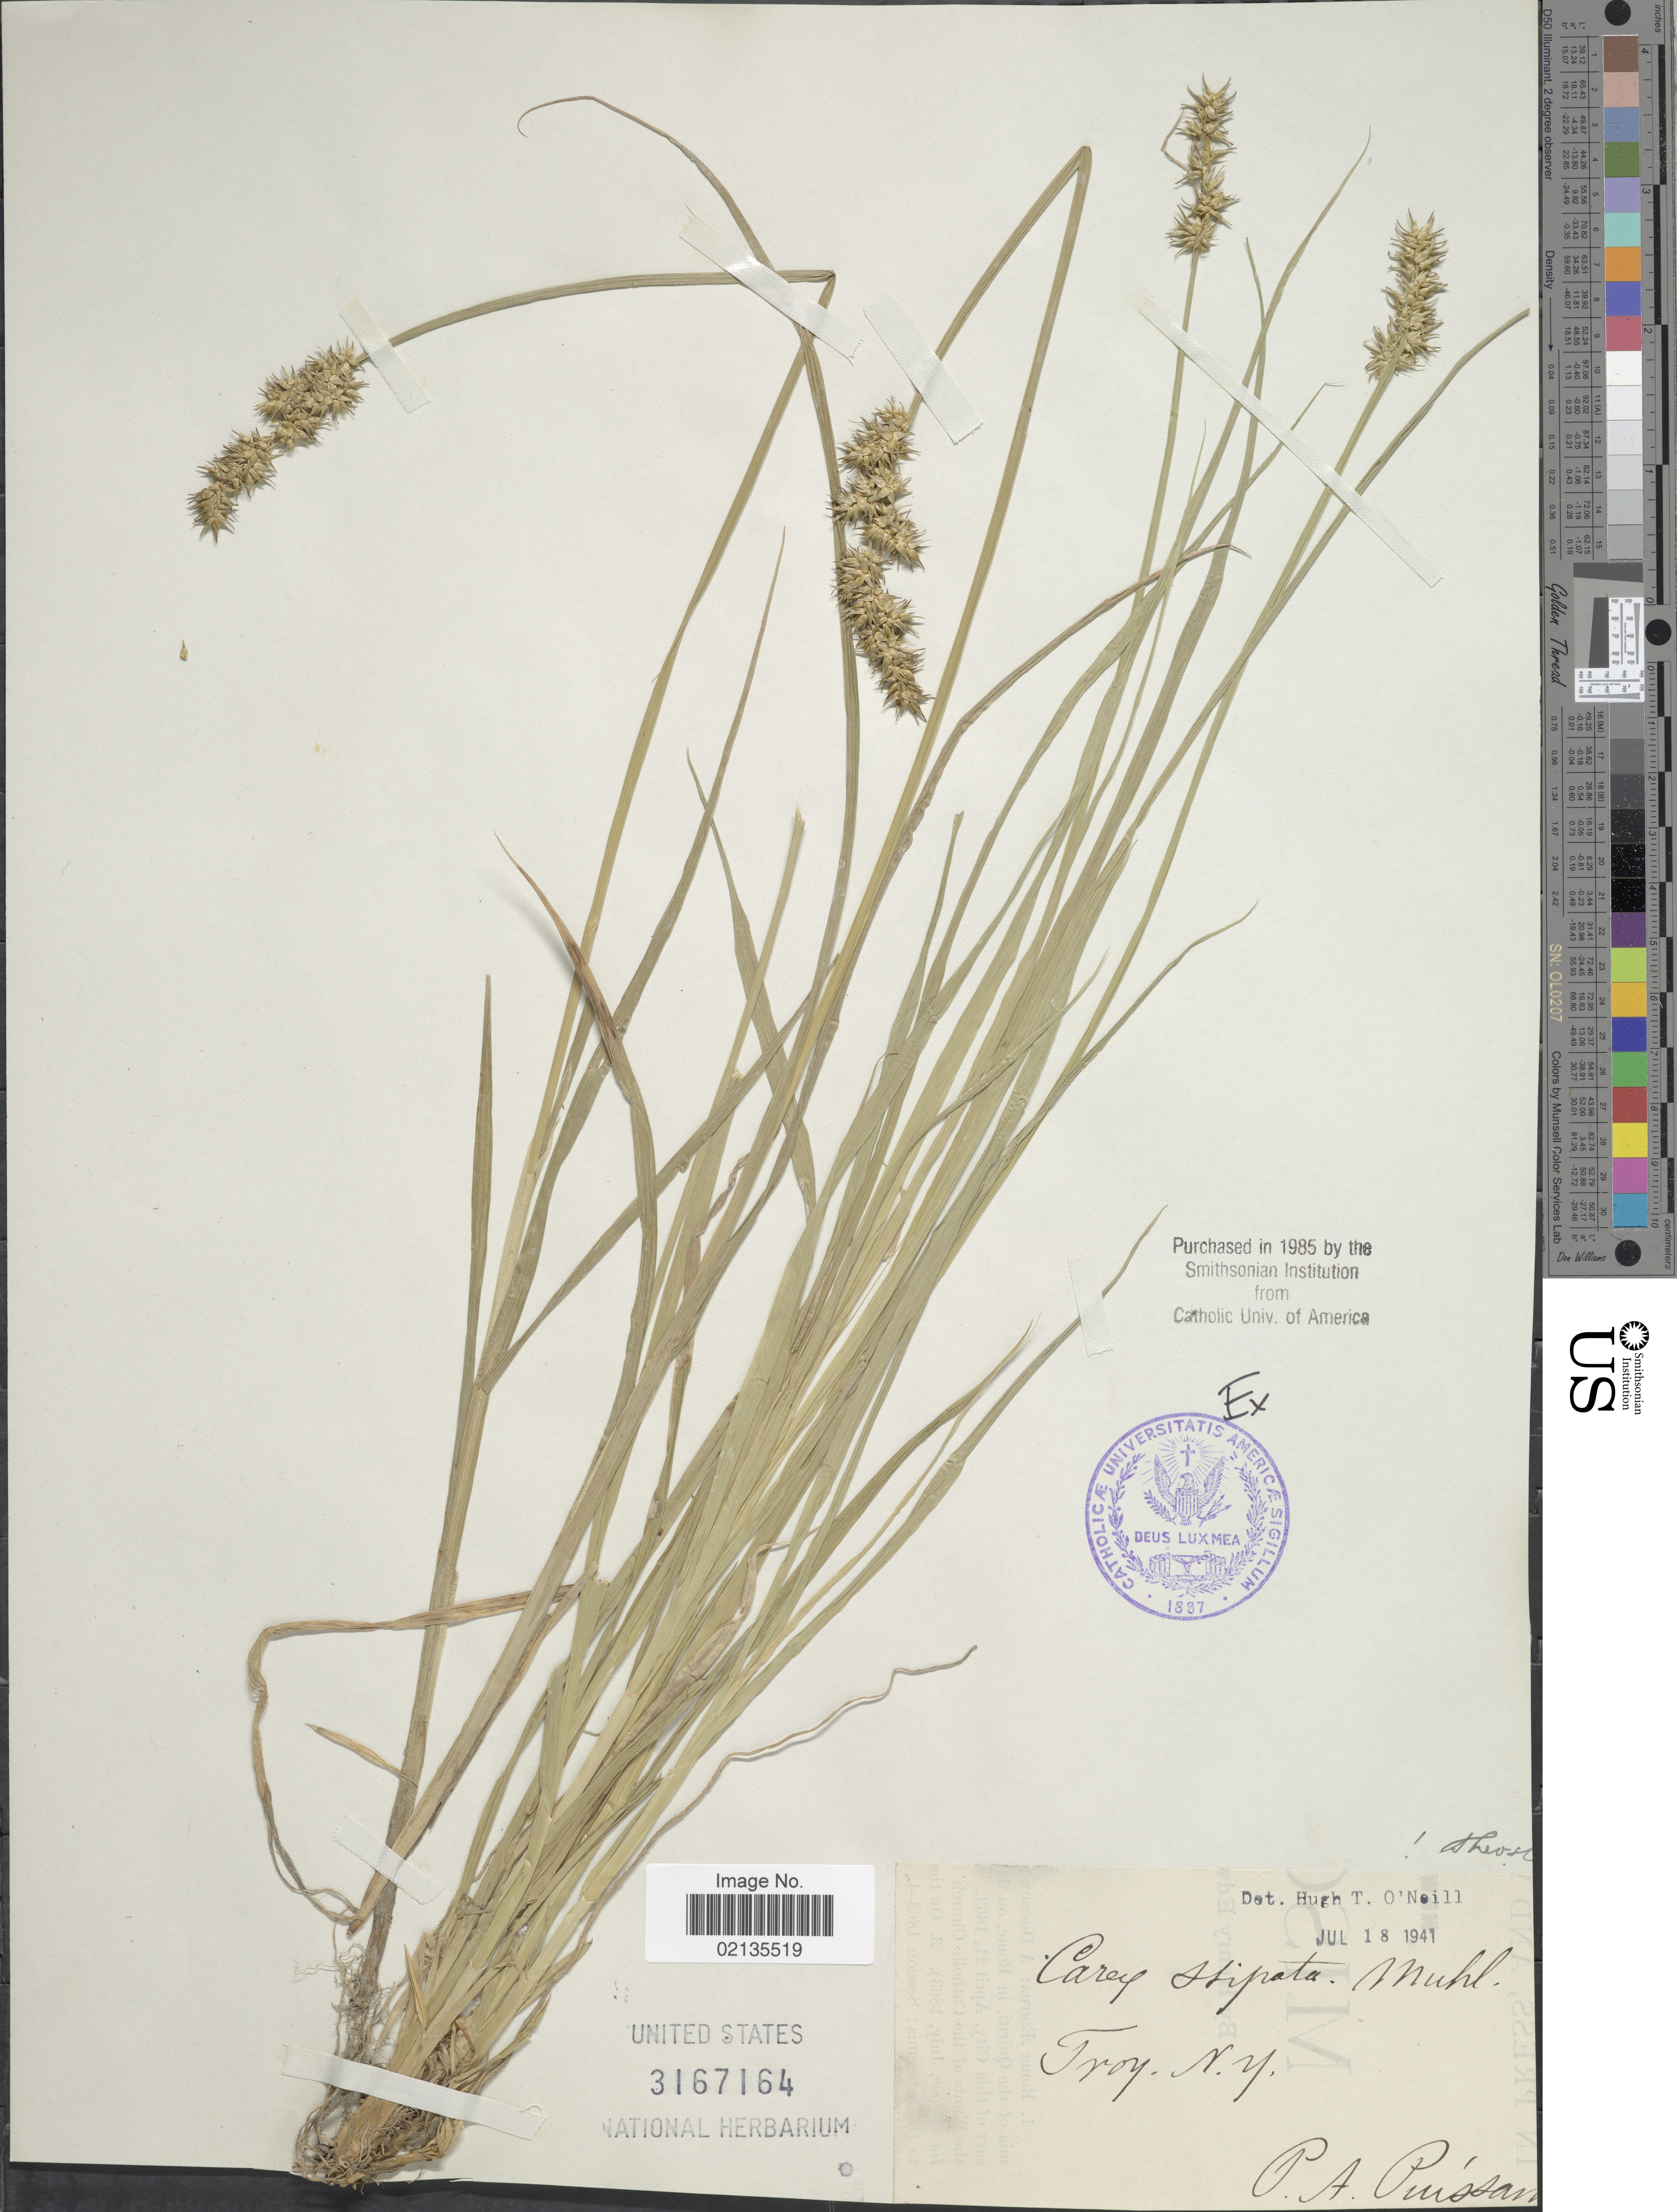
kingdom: Plantae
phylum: Tracheophyta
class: Liliopsida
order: Poales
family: Cyperaceae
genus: Carex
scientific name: Carex stipata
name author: Muhl. ex Willd.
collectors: P. Puissant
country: United States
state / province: New York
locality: Troy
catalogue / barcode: US 3167164